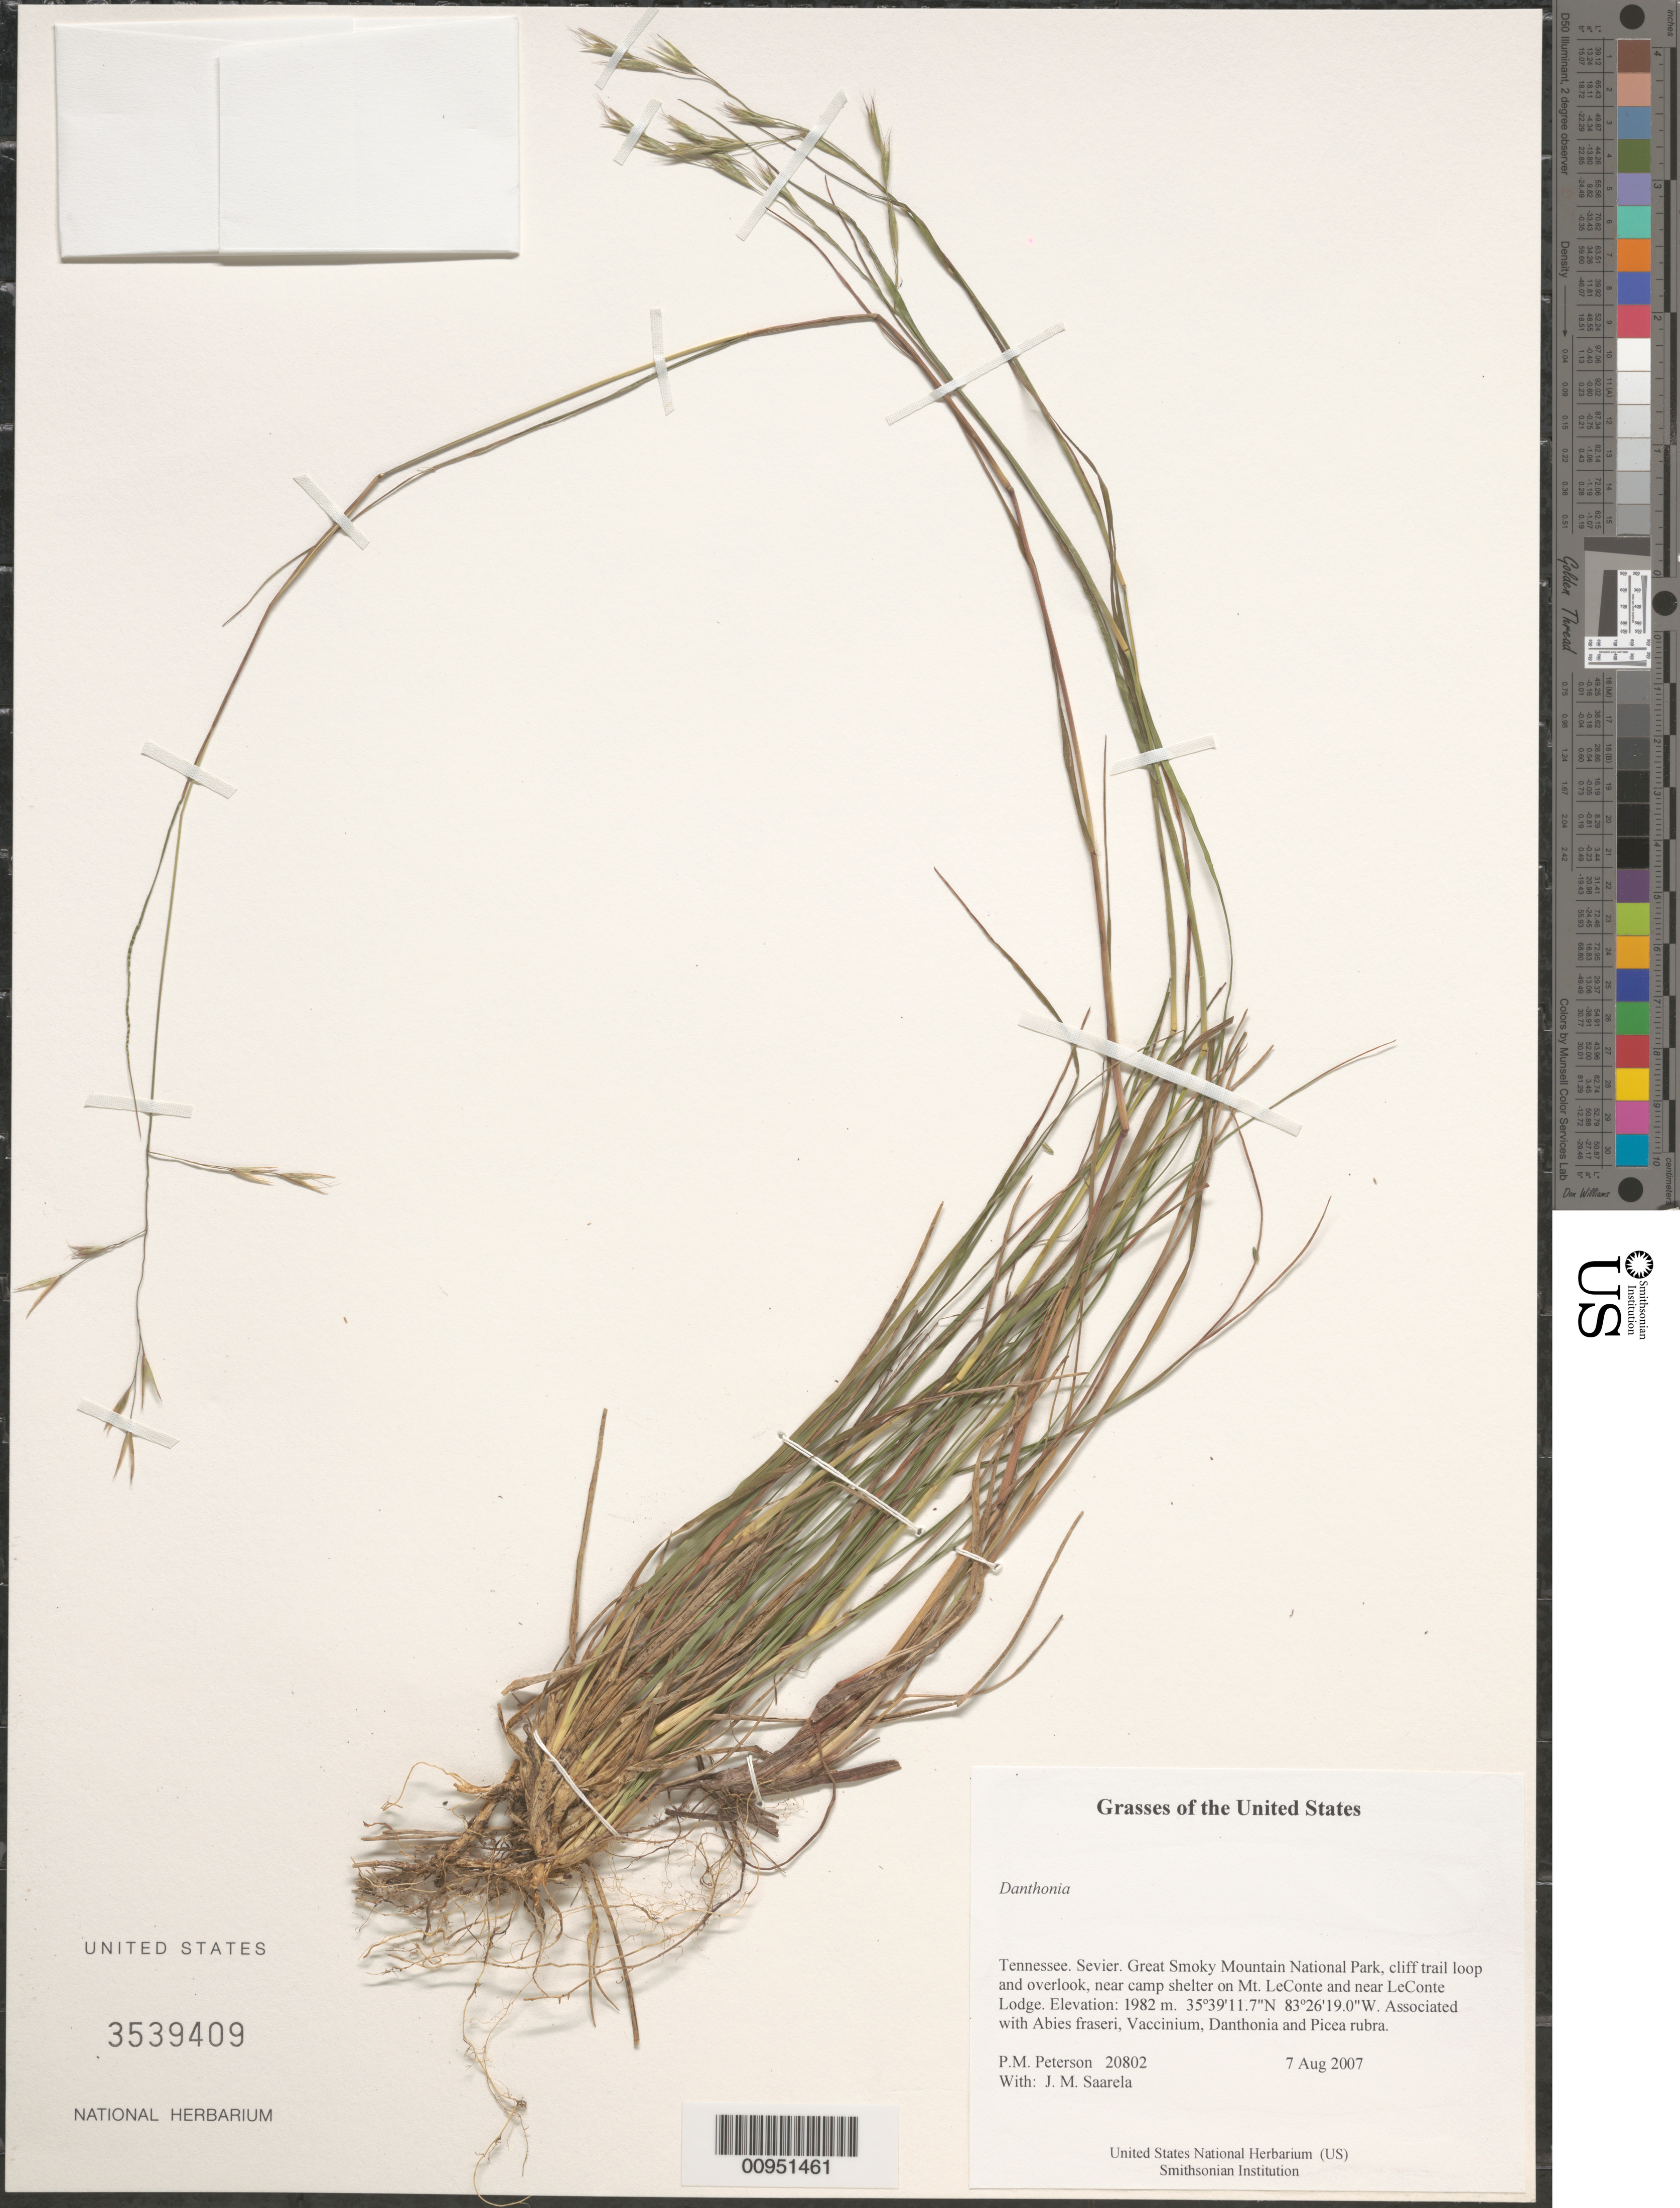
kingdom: Plantae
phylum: Tracheophyta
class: Liliopsida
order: Poales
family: Poaceae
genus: Danthonia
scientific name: Danthonia sp.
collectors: P. M. Peterson & J. Saarela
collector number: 20802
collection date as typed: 07 Aug 2007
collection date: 2007-08-07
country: United States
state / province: Tennessee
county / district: Sevier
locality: Great Smoky Mountain National Park, cliff trail loop and overlook, near camp shelter on Mt. LeConte and near LeConte Lodge.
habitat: Associated with Abies fraseri, Vaccinium, Danthonia and Picea rubra.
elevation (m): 1982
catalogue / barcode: US 3539409